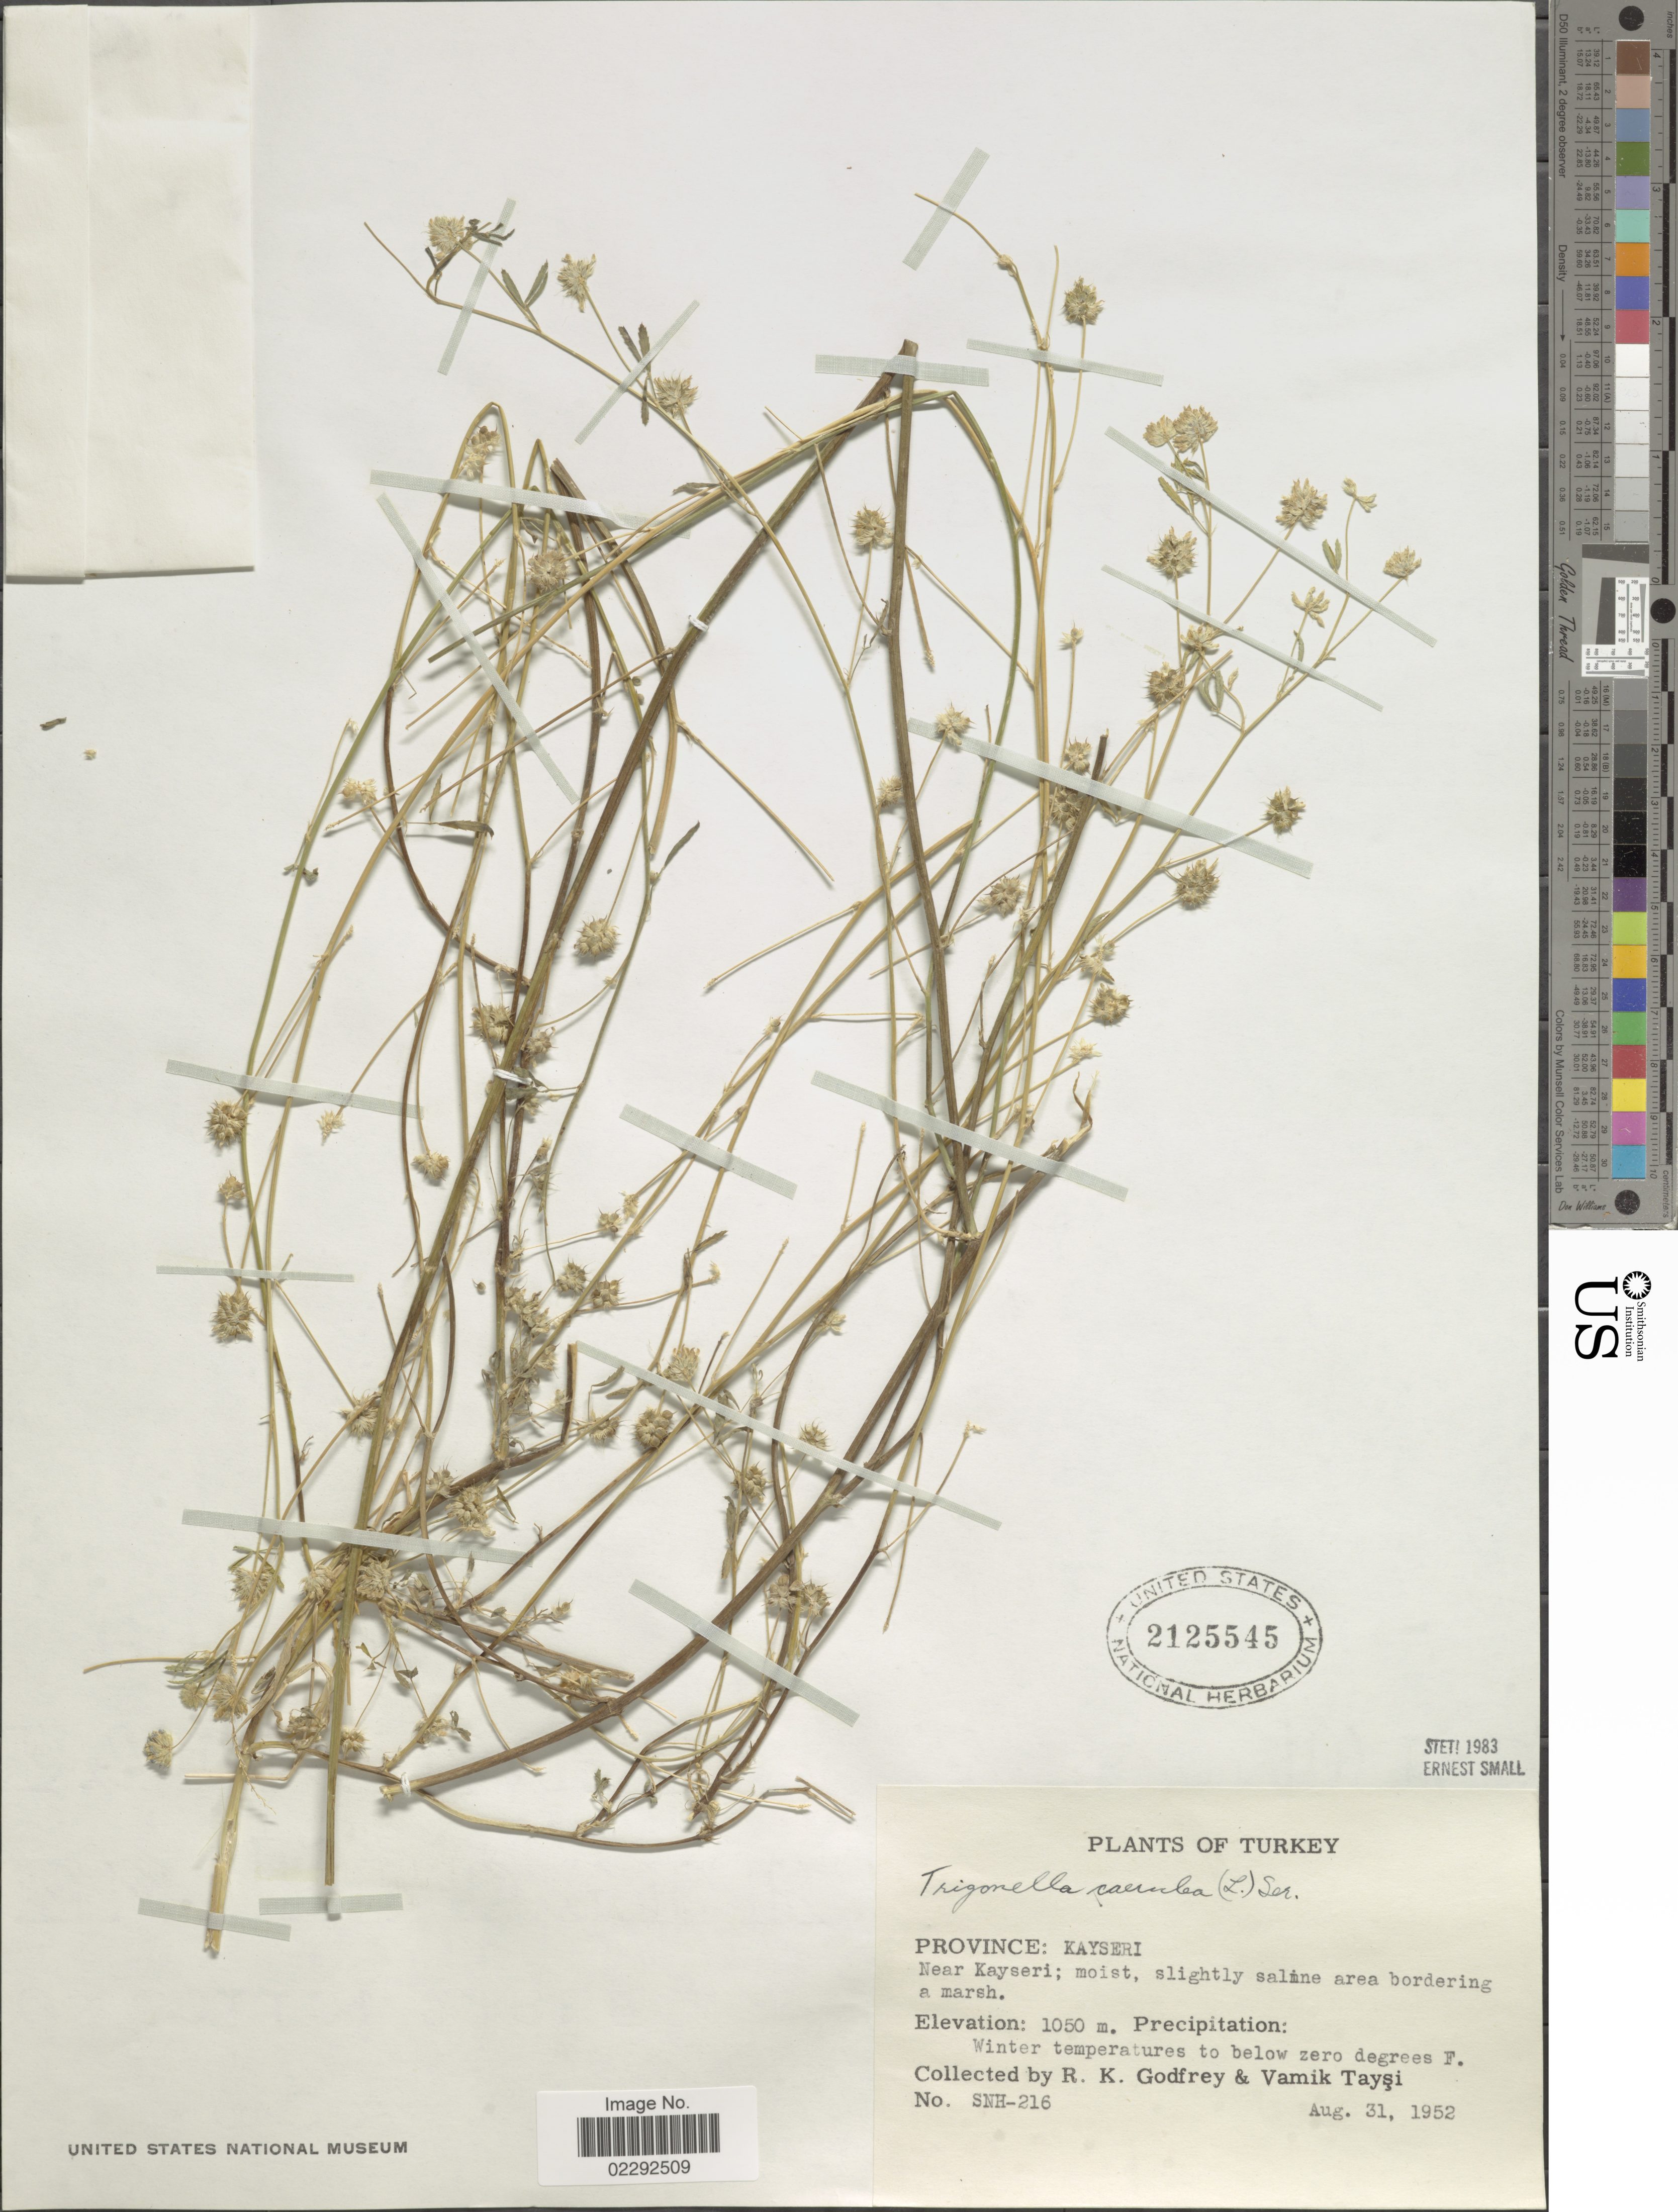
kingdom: Plantae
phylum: Tracheophyta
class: Magnoliopsida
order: Fabales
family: Fabaceae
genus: Trigonella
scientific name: Trigonella caerulea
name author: (L.) Ser.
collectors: R. K. Godfrey & V. Taysi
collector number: SNH-216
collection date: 1952-08-31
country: Turkey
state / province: Kayseri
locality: Near Kayseri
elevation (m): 1050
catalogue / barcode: US 2125545